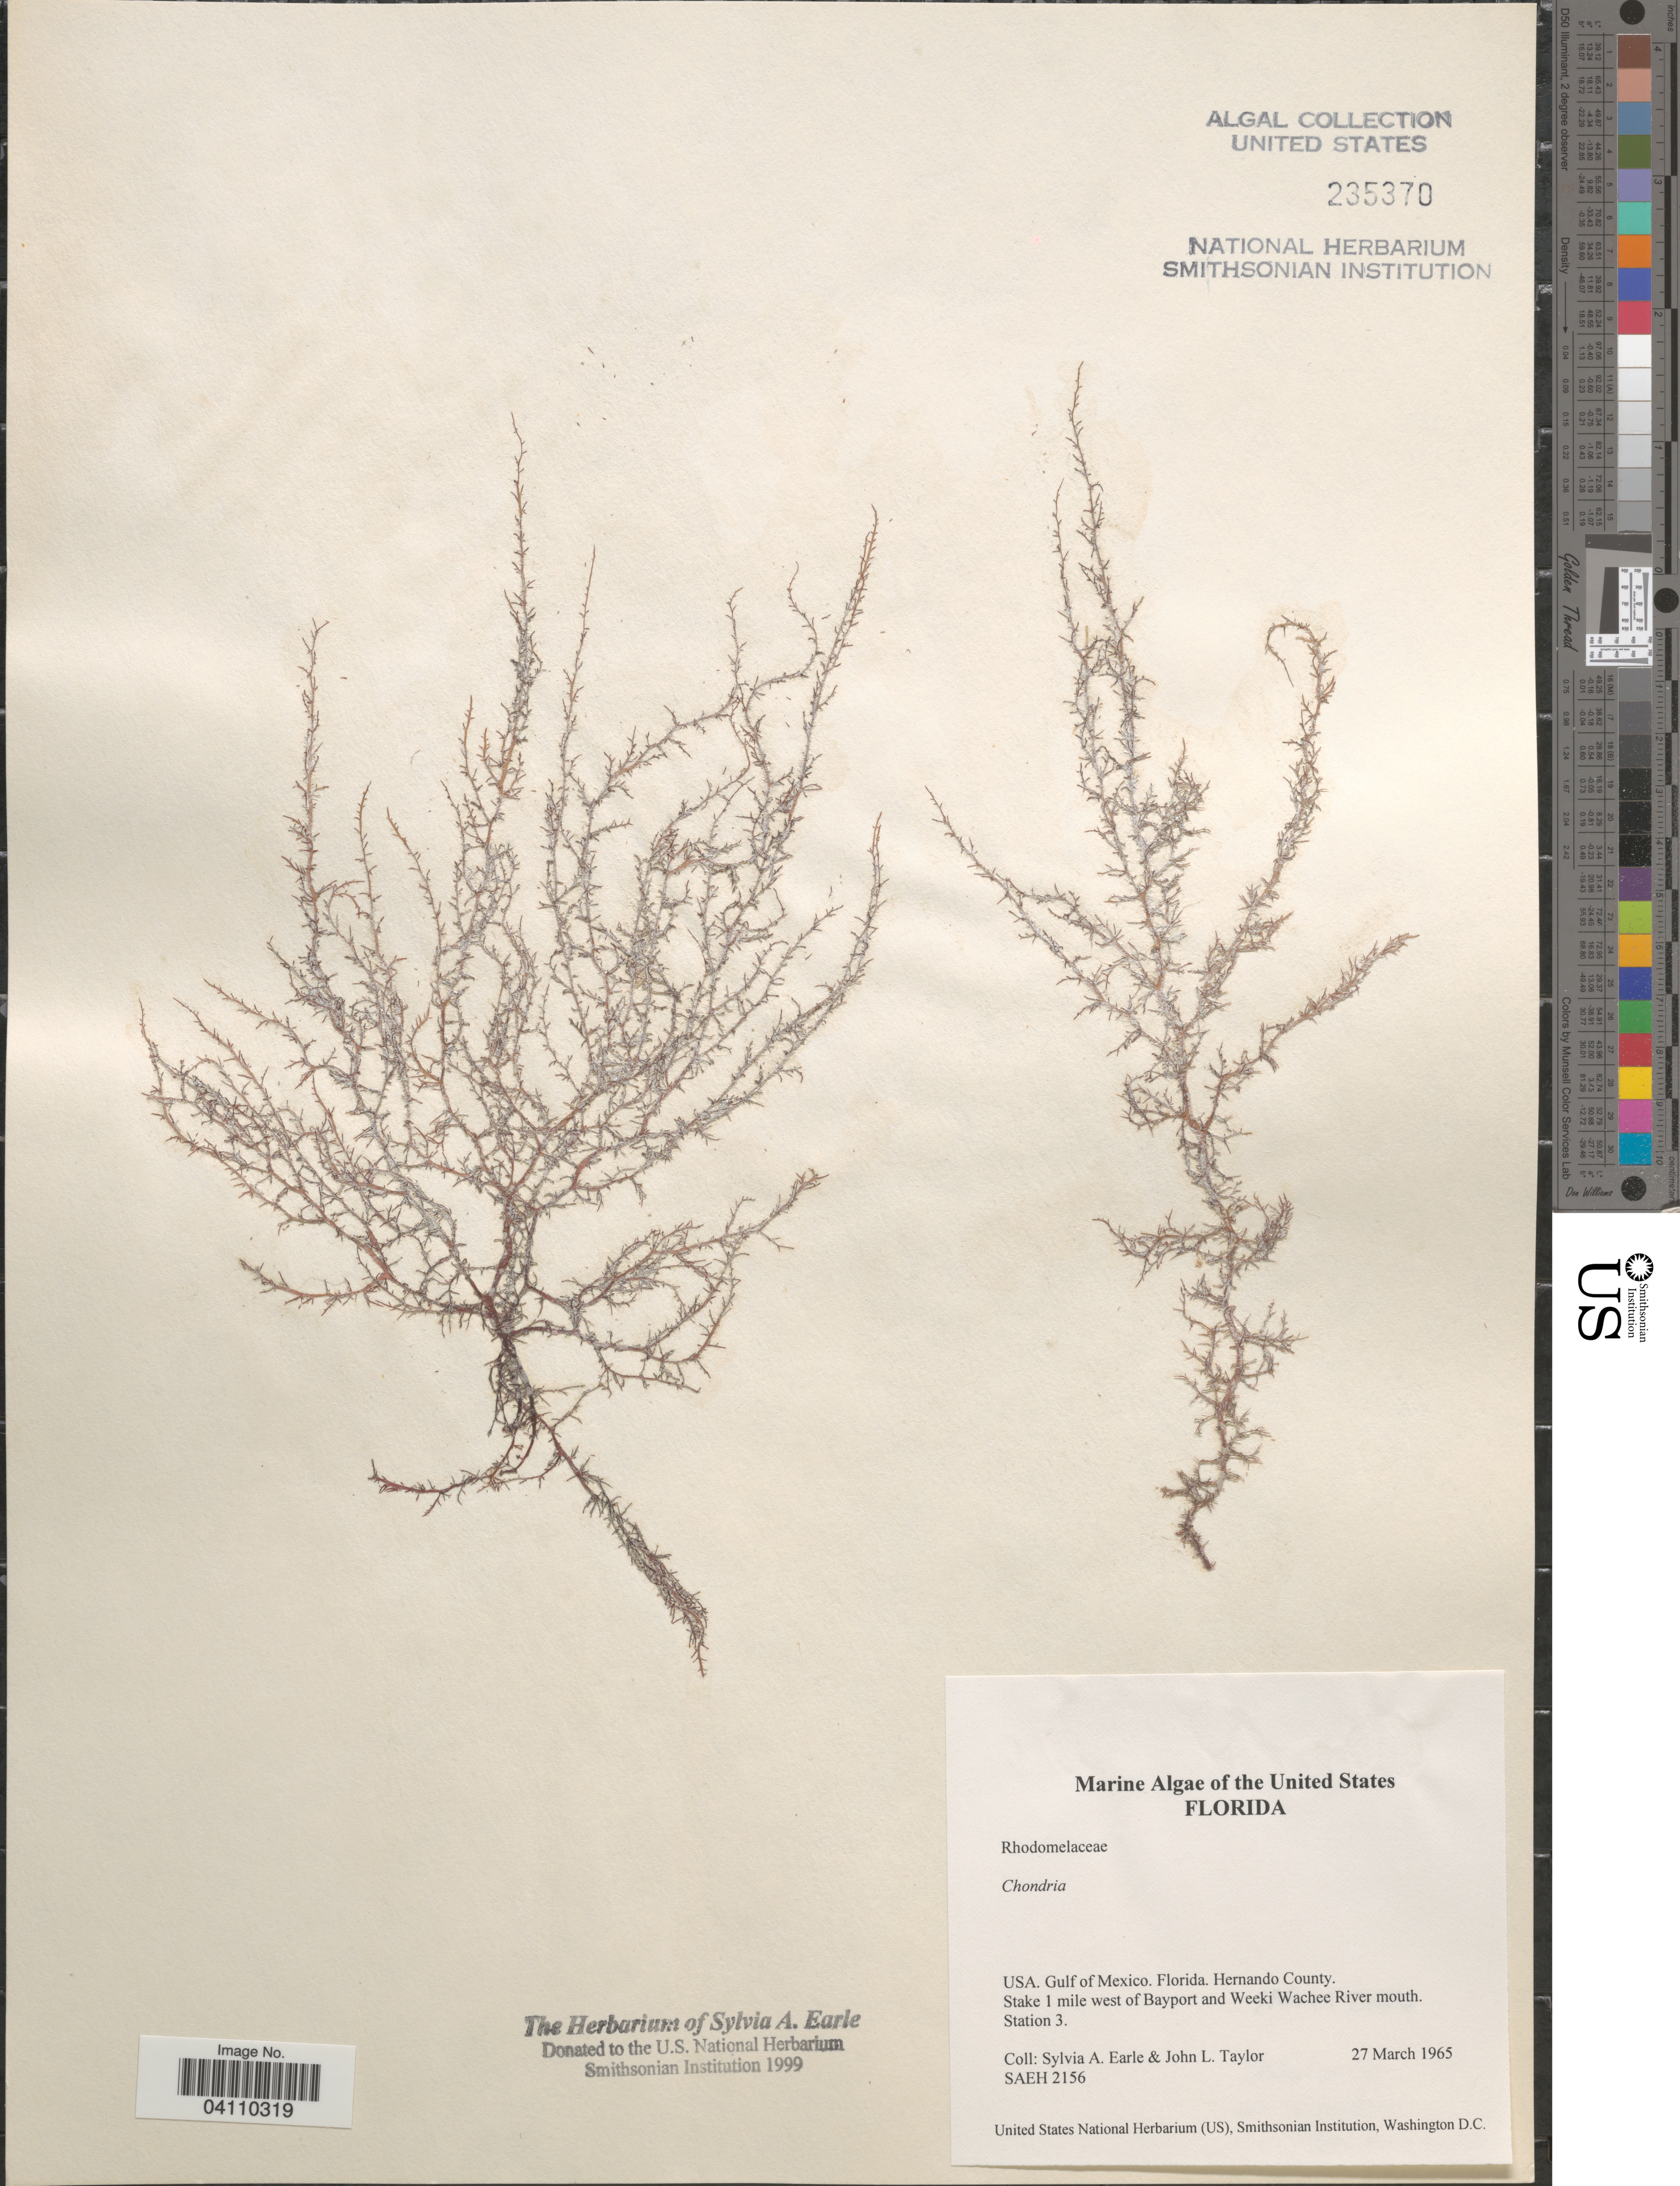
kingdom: Plantae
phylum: Rhodophyta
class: Florideophyceae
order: Ceramiales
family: Rhodomelaceae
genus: Chondria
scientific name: Chondria sp.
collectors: S. A. Earle & J. L. Taylor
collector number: SAEH2156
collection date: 1965-03-27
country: United States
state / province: Florida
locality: Gulf of Mexico. Hernando County. Stake 1 mile west of Bayport and Weeki Wachee River mouth. Station 3.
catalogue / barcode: US 235370